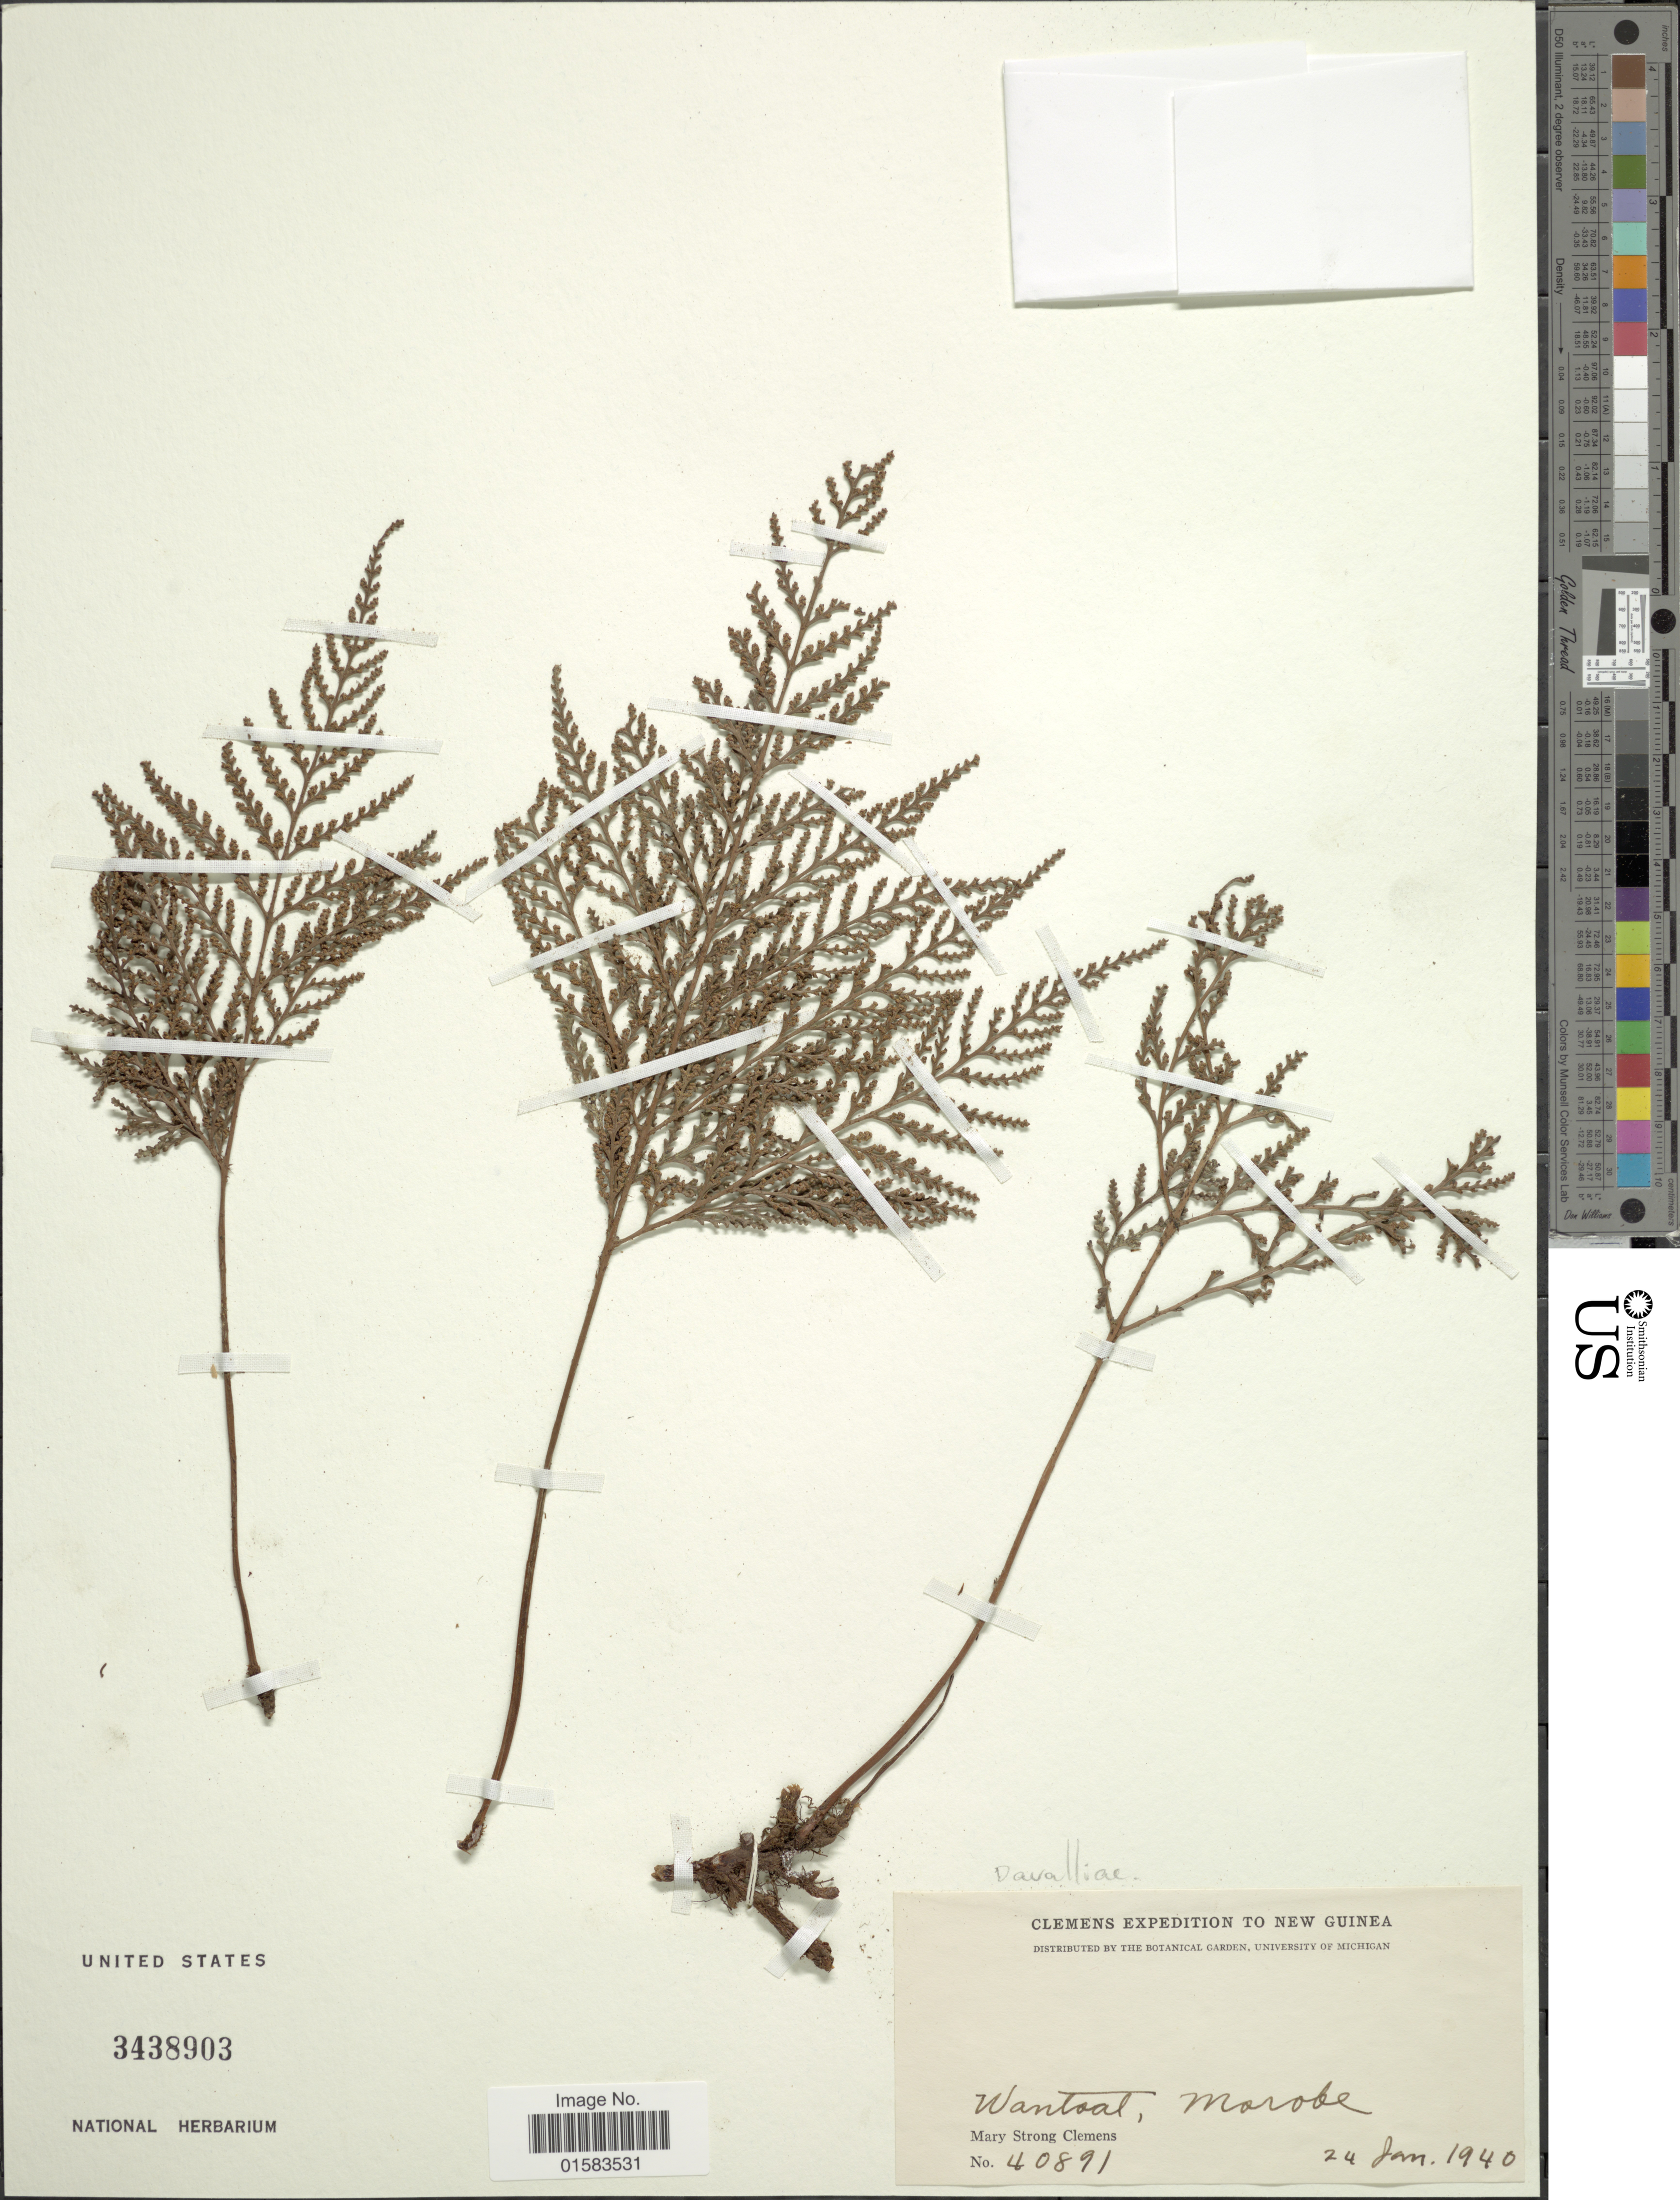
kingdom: Plantae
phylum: Tracheophyta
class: Polypodiopsida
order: Polypodiales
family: Davalliaceae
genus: Davallia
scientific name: Davallia sp.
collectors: M. S. Clemens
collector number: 40891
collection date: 1940-01-24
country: Papua New Guinea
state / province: Morobe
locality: New Guinea, Wantoal [interpreted]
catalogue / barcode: US 3438903